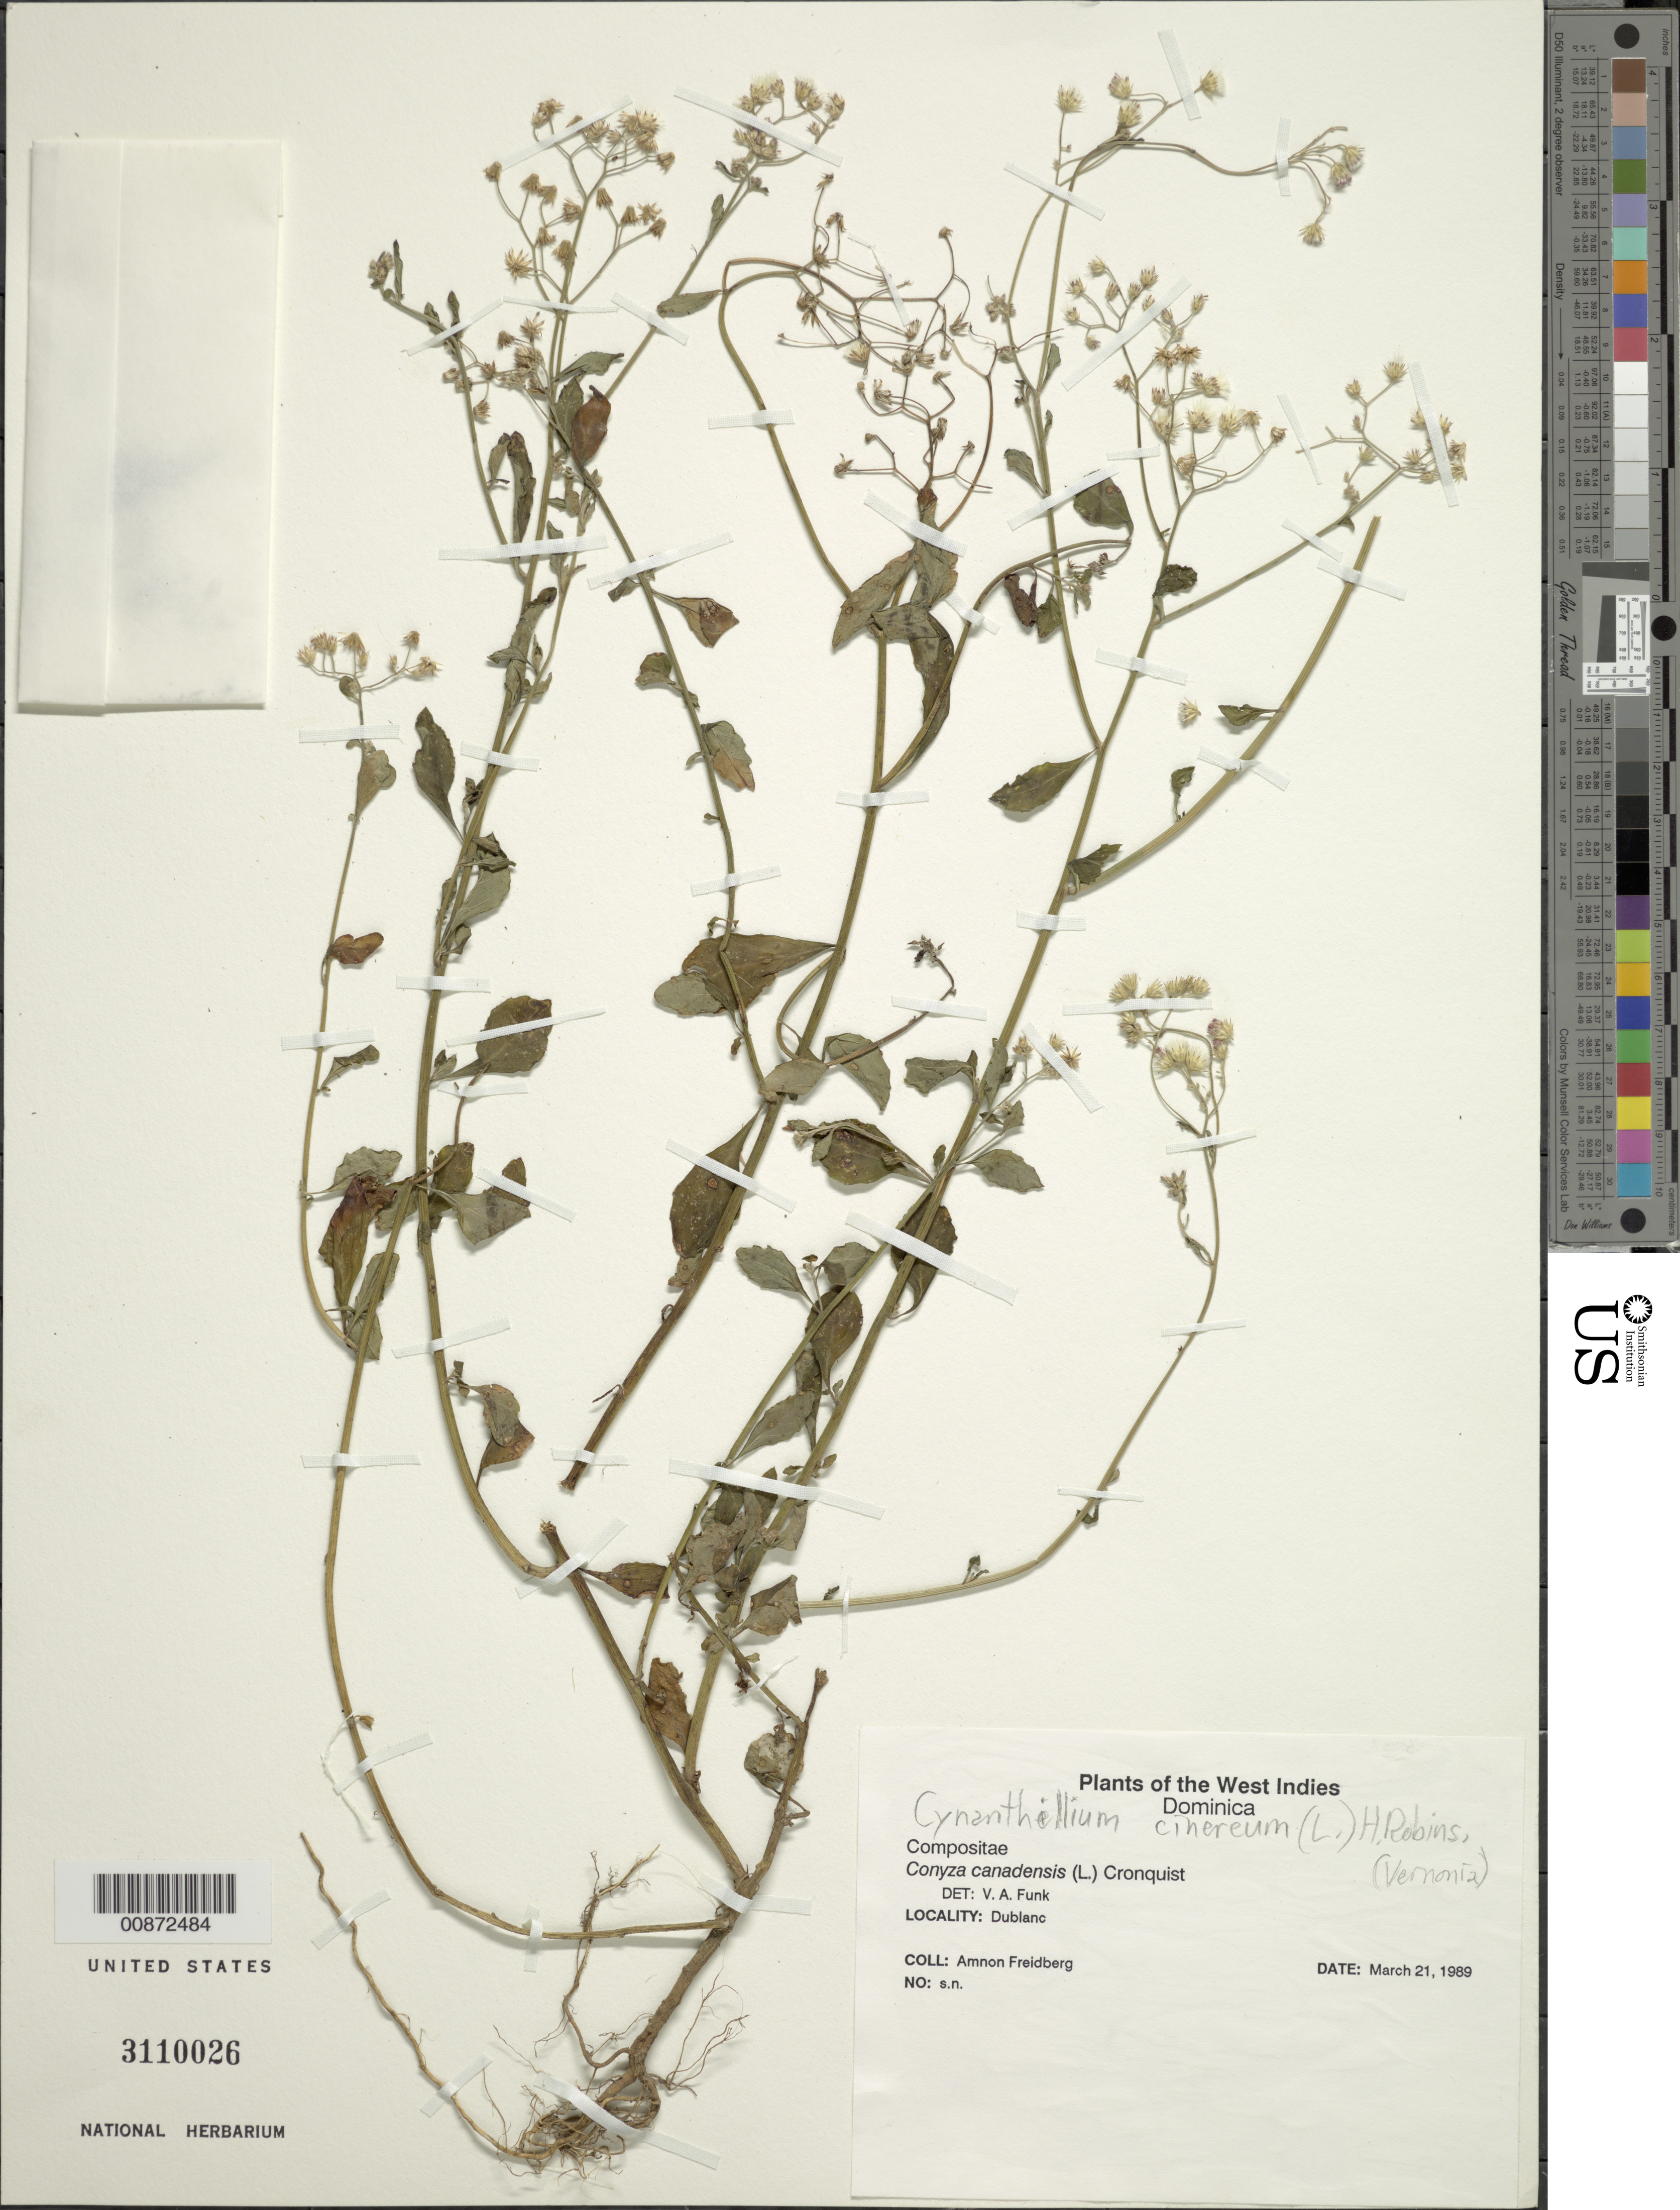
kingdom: Plantae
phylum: Tracheophyta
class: Magnoliopsida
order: Asterales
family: Asteraceae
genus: Cyanthillium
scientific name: Cyanthillium cinereum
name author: (L.) H. Rob.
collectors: A. Freidberg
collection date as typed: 21 Mar 1989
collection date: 1989-03-21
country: Dominica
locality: Dublanc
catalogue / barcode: US 3110026